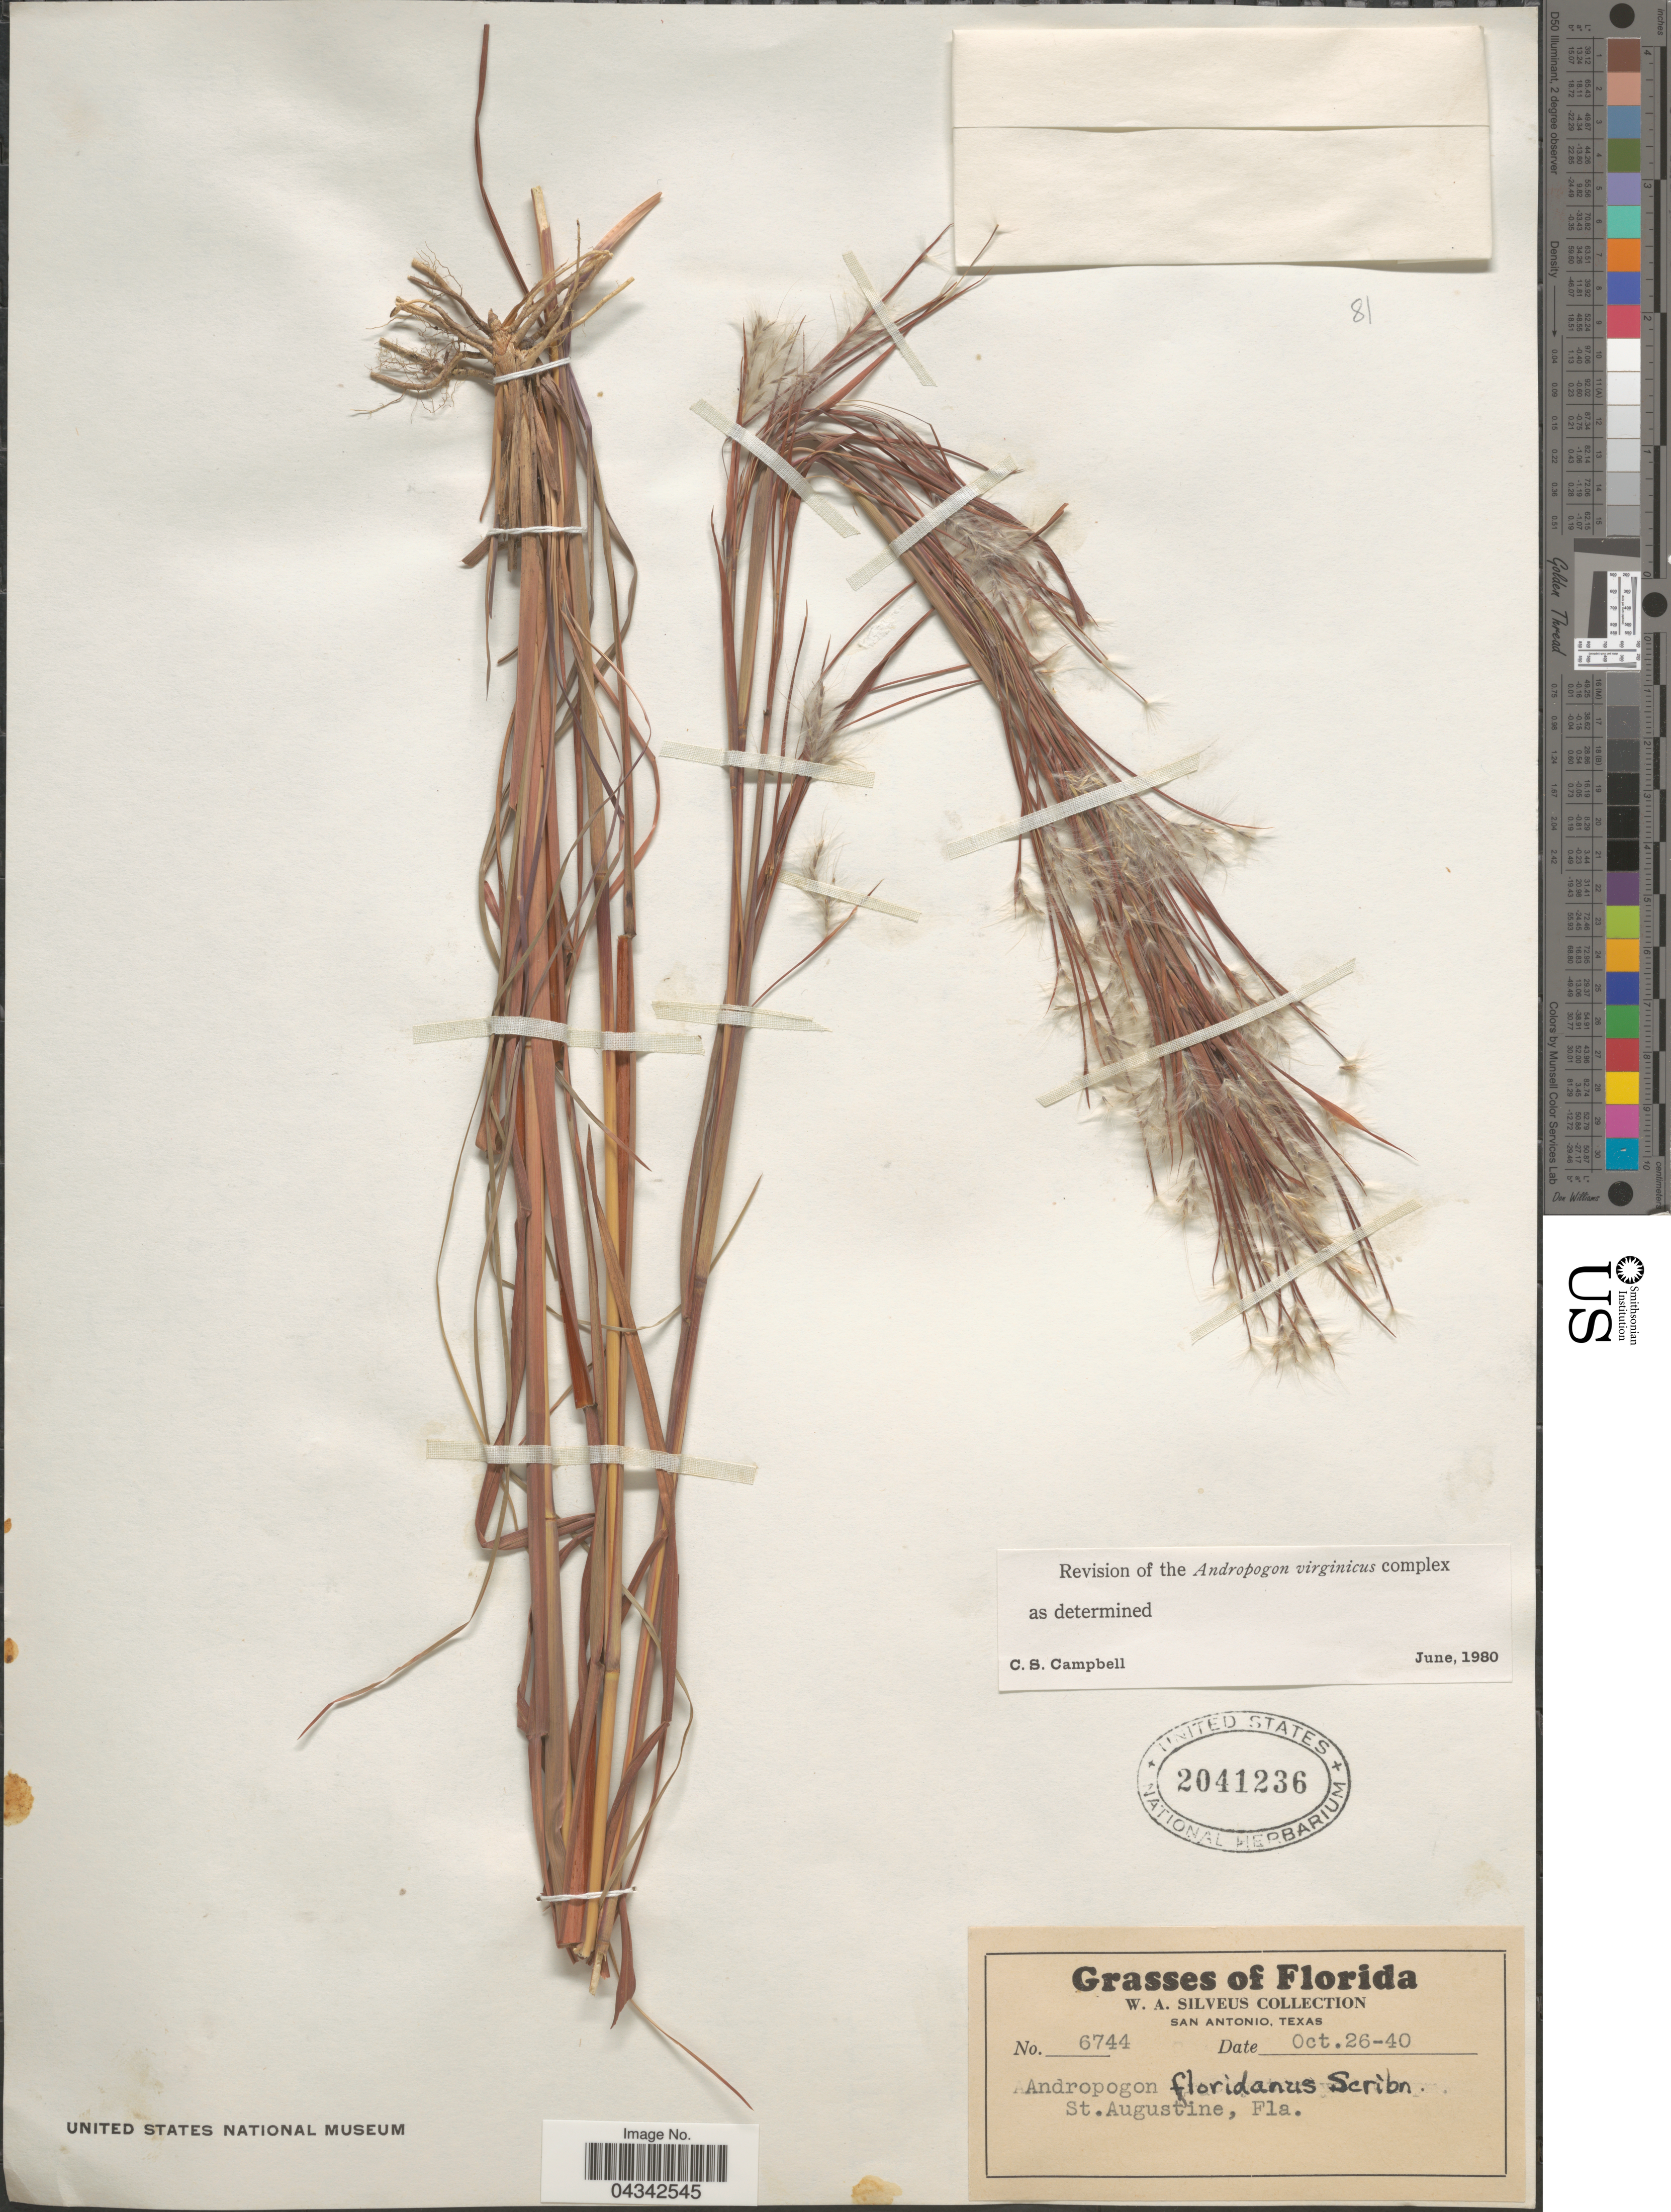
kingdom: Plantae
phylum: Tracheophyta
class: Liliopsida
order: Poales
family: Poaceae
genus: Andropogon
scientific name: Andropogon floridanus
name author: Scribn.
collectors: W. Silveus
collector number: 6744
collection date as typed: Transcribed d/m/y: 26/10/40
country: United States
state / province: Florida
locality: St.Augustine.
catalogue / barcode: US 2041236